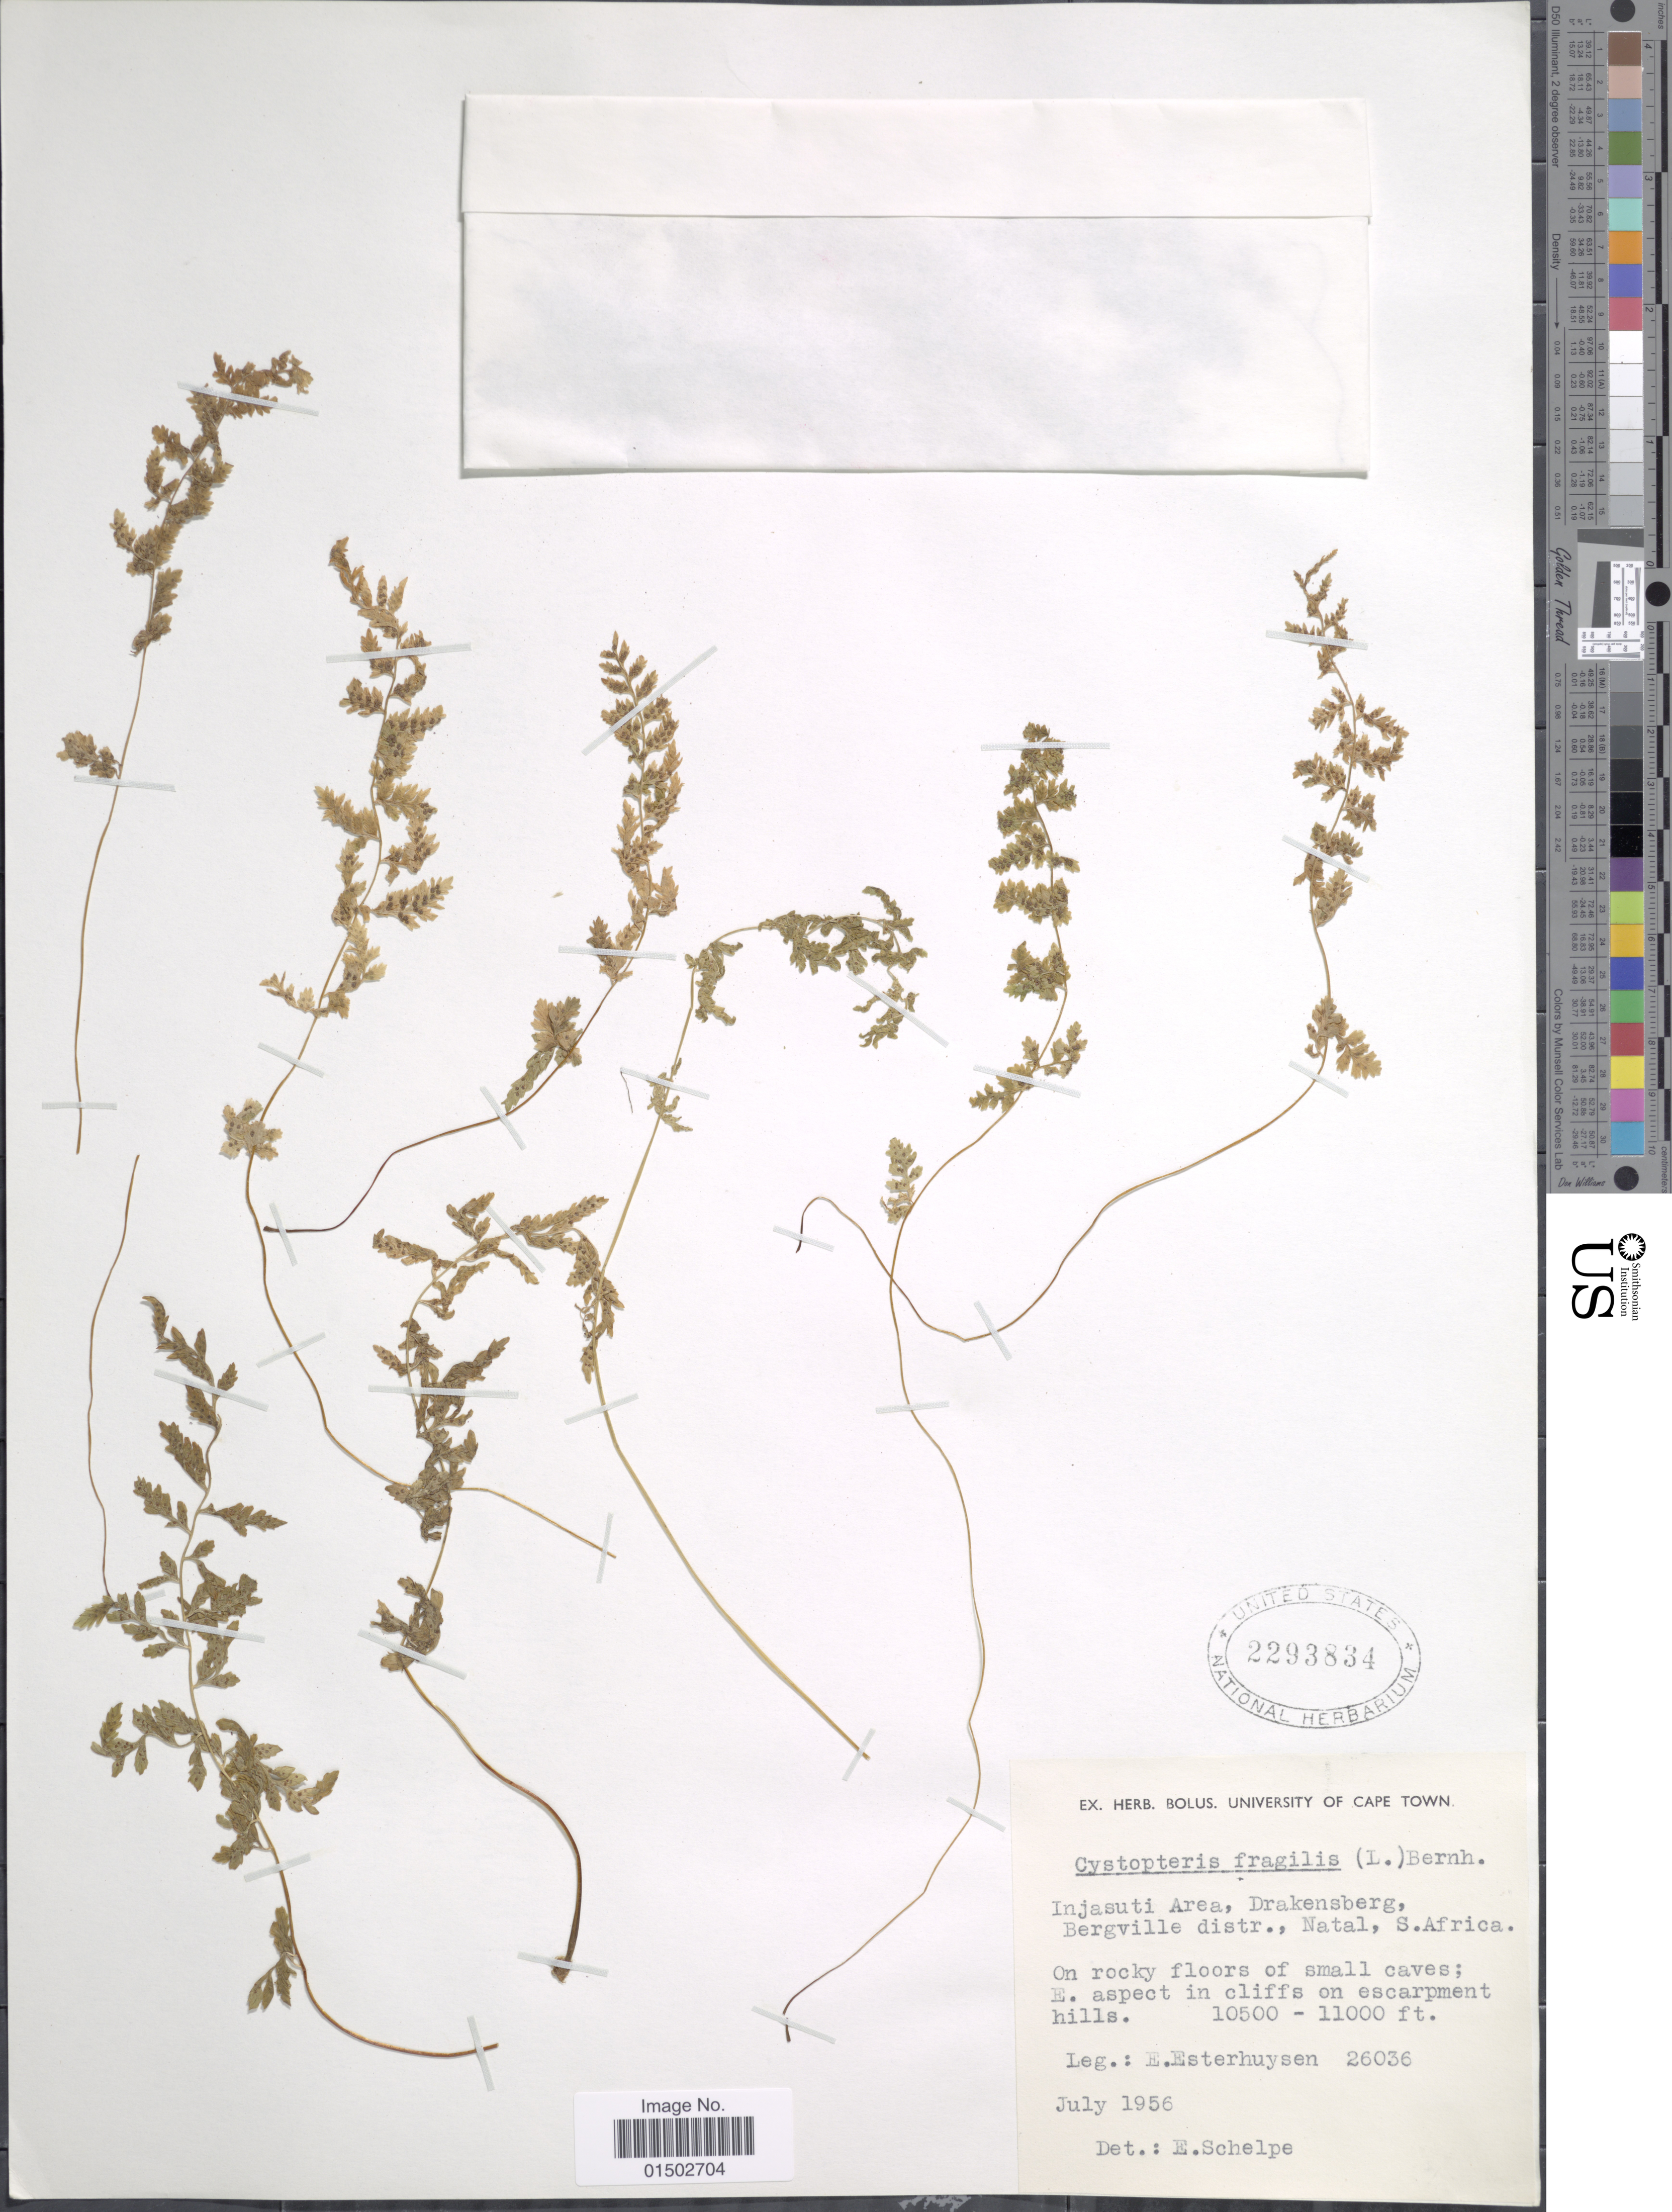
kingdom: Plantae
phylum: Tracheophyta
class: Polypodiopsida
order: Polypodiales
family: Cystopteridaceae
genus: Cystopteris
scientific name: Cystopteris fragilis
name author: (L.) Bernh.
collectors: E. E. Esterhuysen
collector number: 26036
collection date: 1956-07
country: South Africa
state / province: KwaZulu-Natal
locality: Injasuti Area, Drakensberg, Bergville distr.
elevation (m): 3200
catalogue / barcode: US 2293834